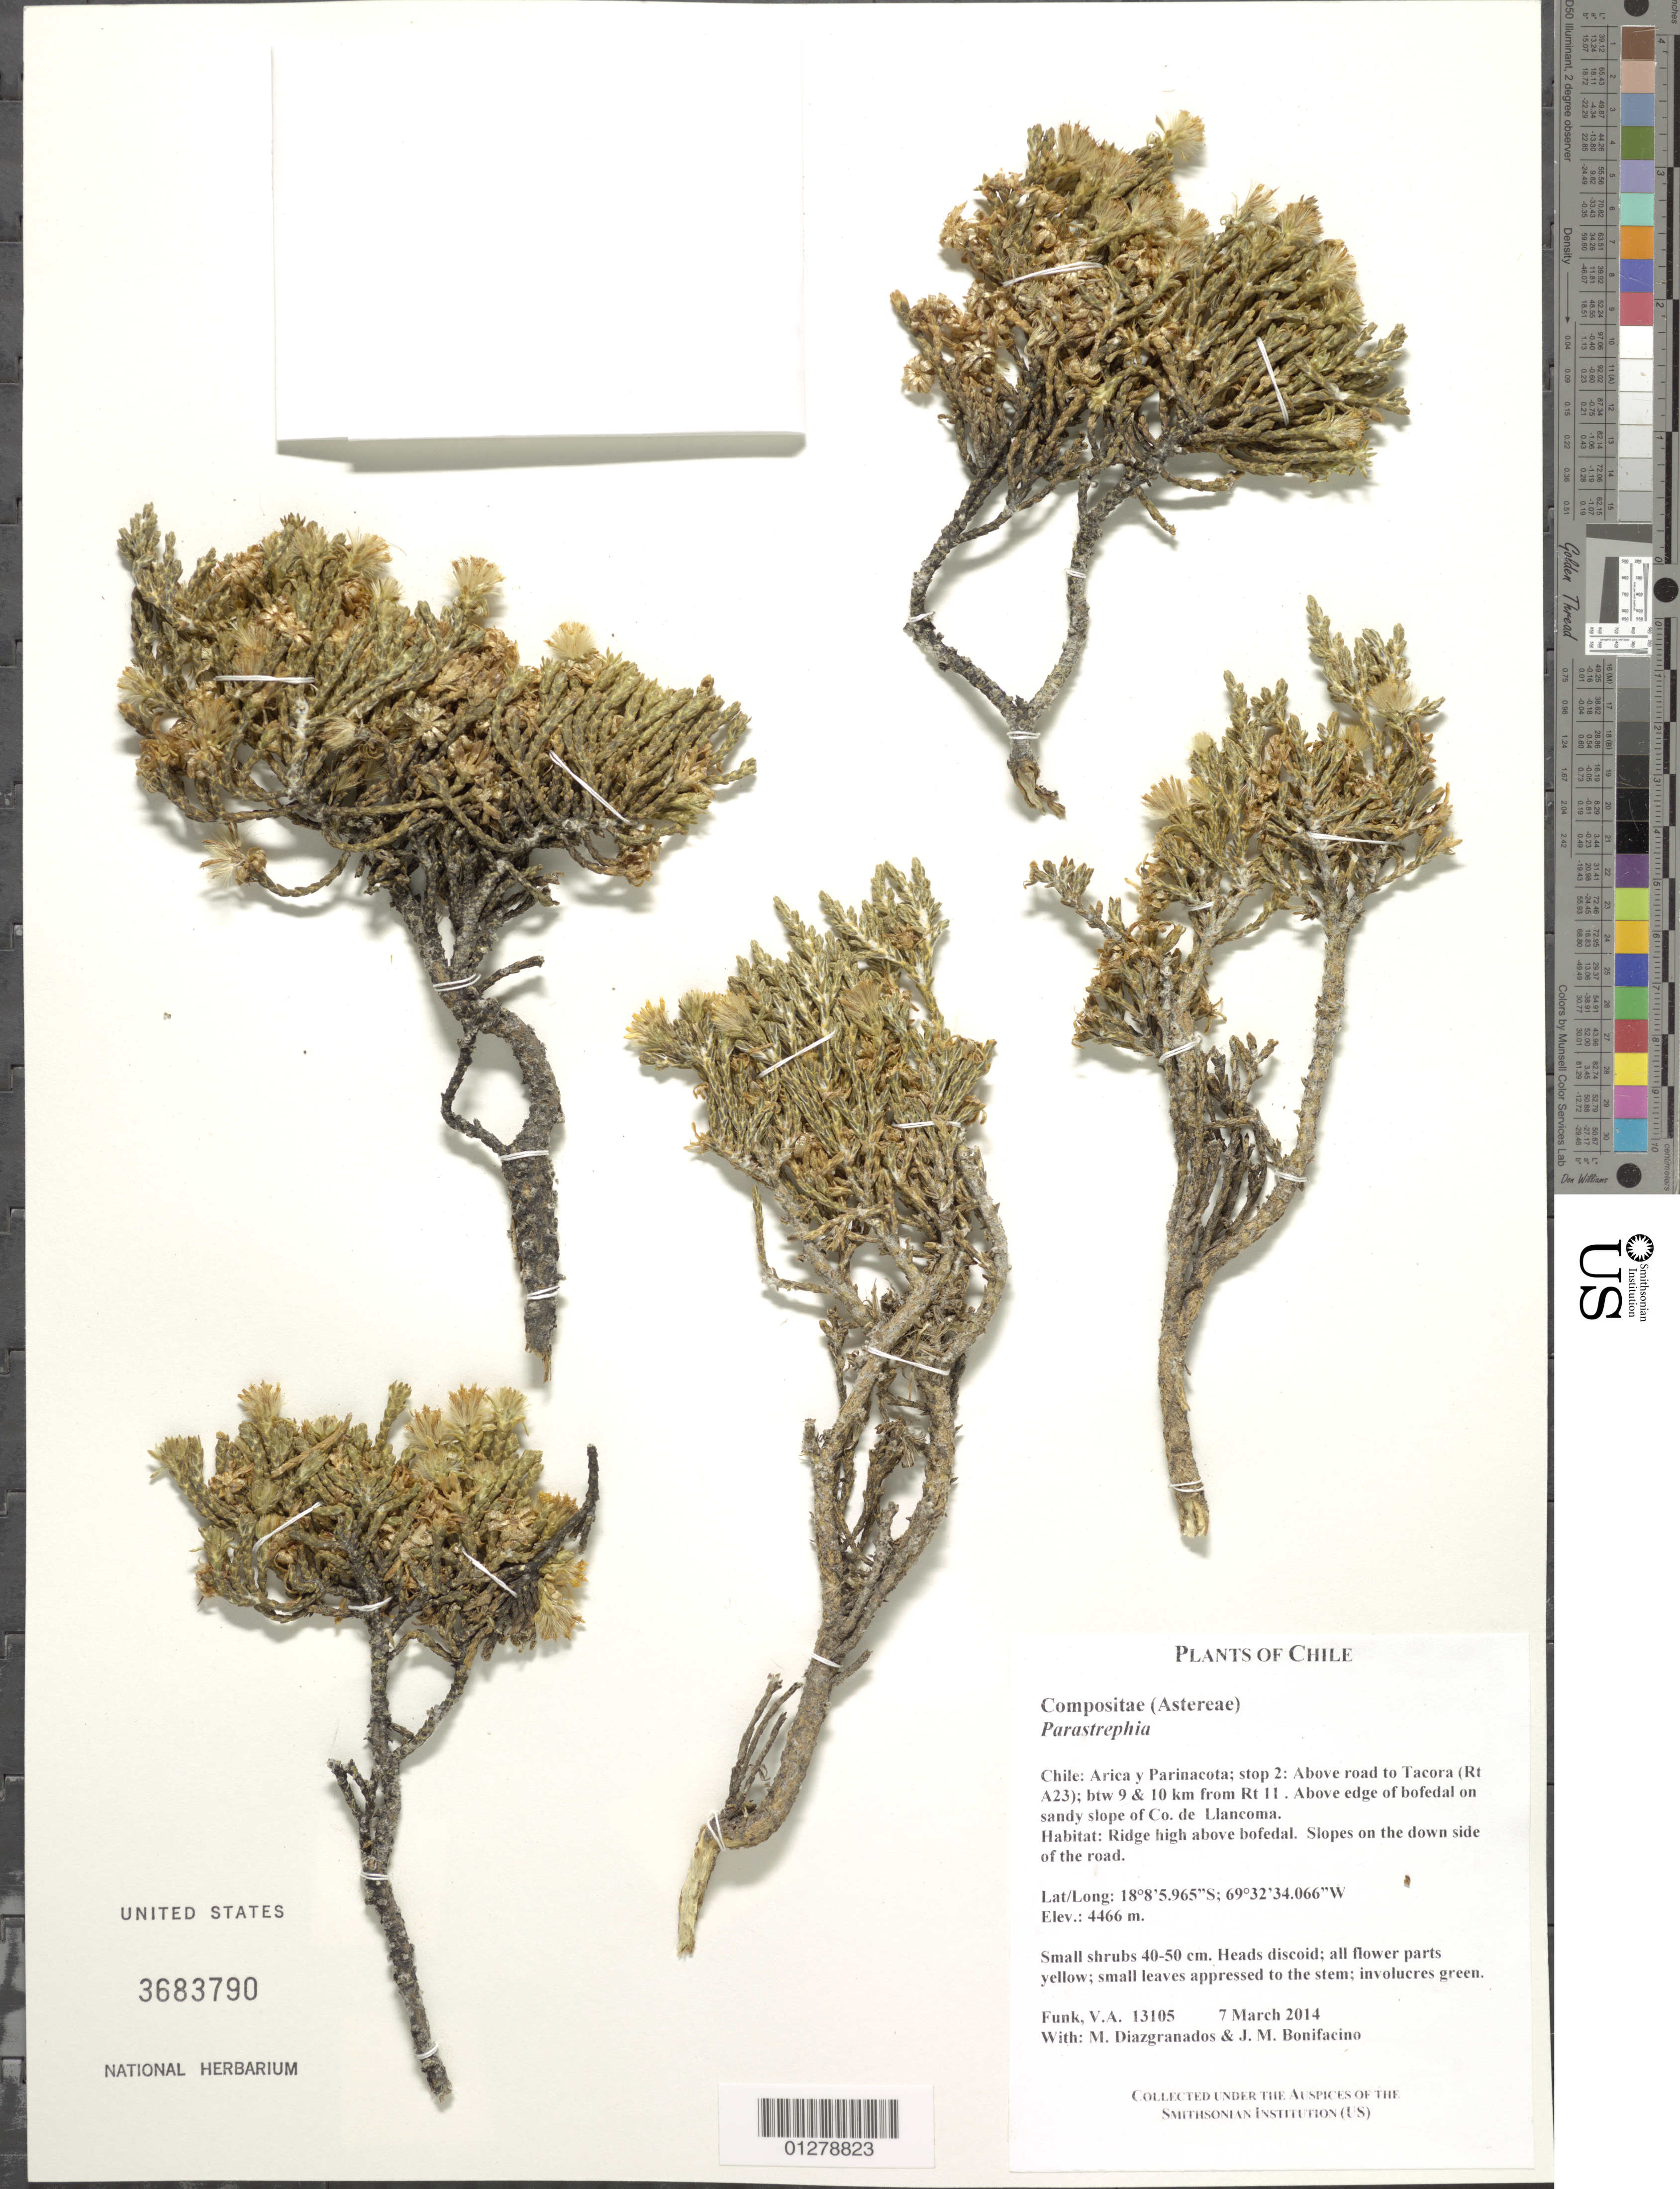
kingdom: Plantae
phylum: Tracheophyta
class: Magnoliopsida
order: Asterales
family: Asteraceae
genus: Parastrephia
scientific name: Parastrephia sp.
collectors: V. Funk, M. Diazgranados C. & M. Bonifacino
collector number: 13105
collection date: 2014-03-07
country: Chile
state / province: Arica y Parinacota (XV)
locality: Above road to Tacora (Rt A23); btw 9 & 10 km from Rt 11. Above edge of bofedal on sandy slope of Cerro Llancoma.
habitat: Ridge high above bofedal. Slopes on the down side of the road.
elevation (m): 4466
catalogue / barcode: US 3683790